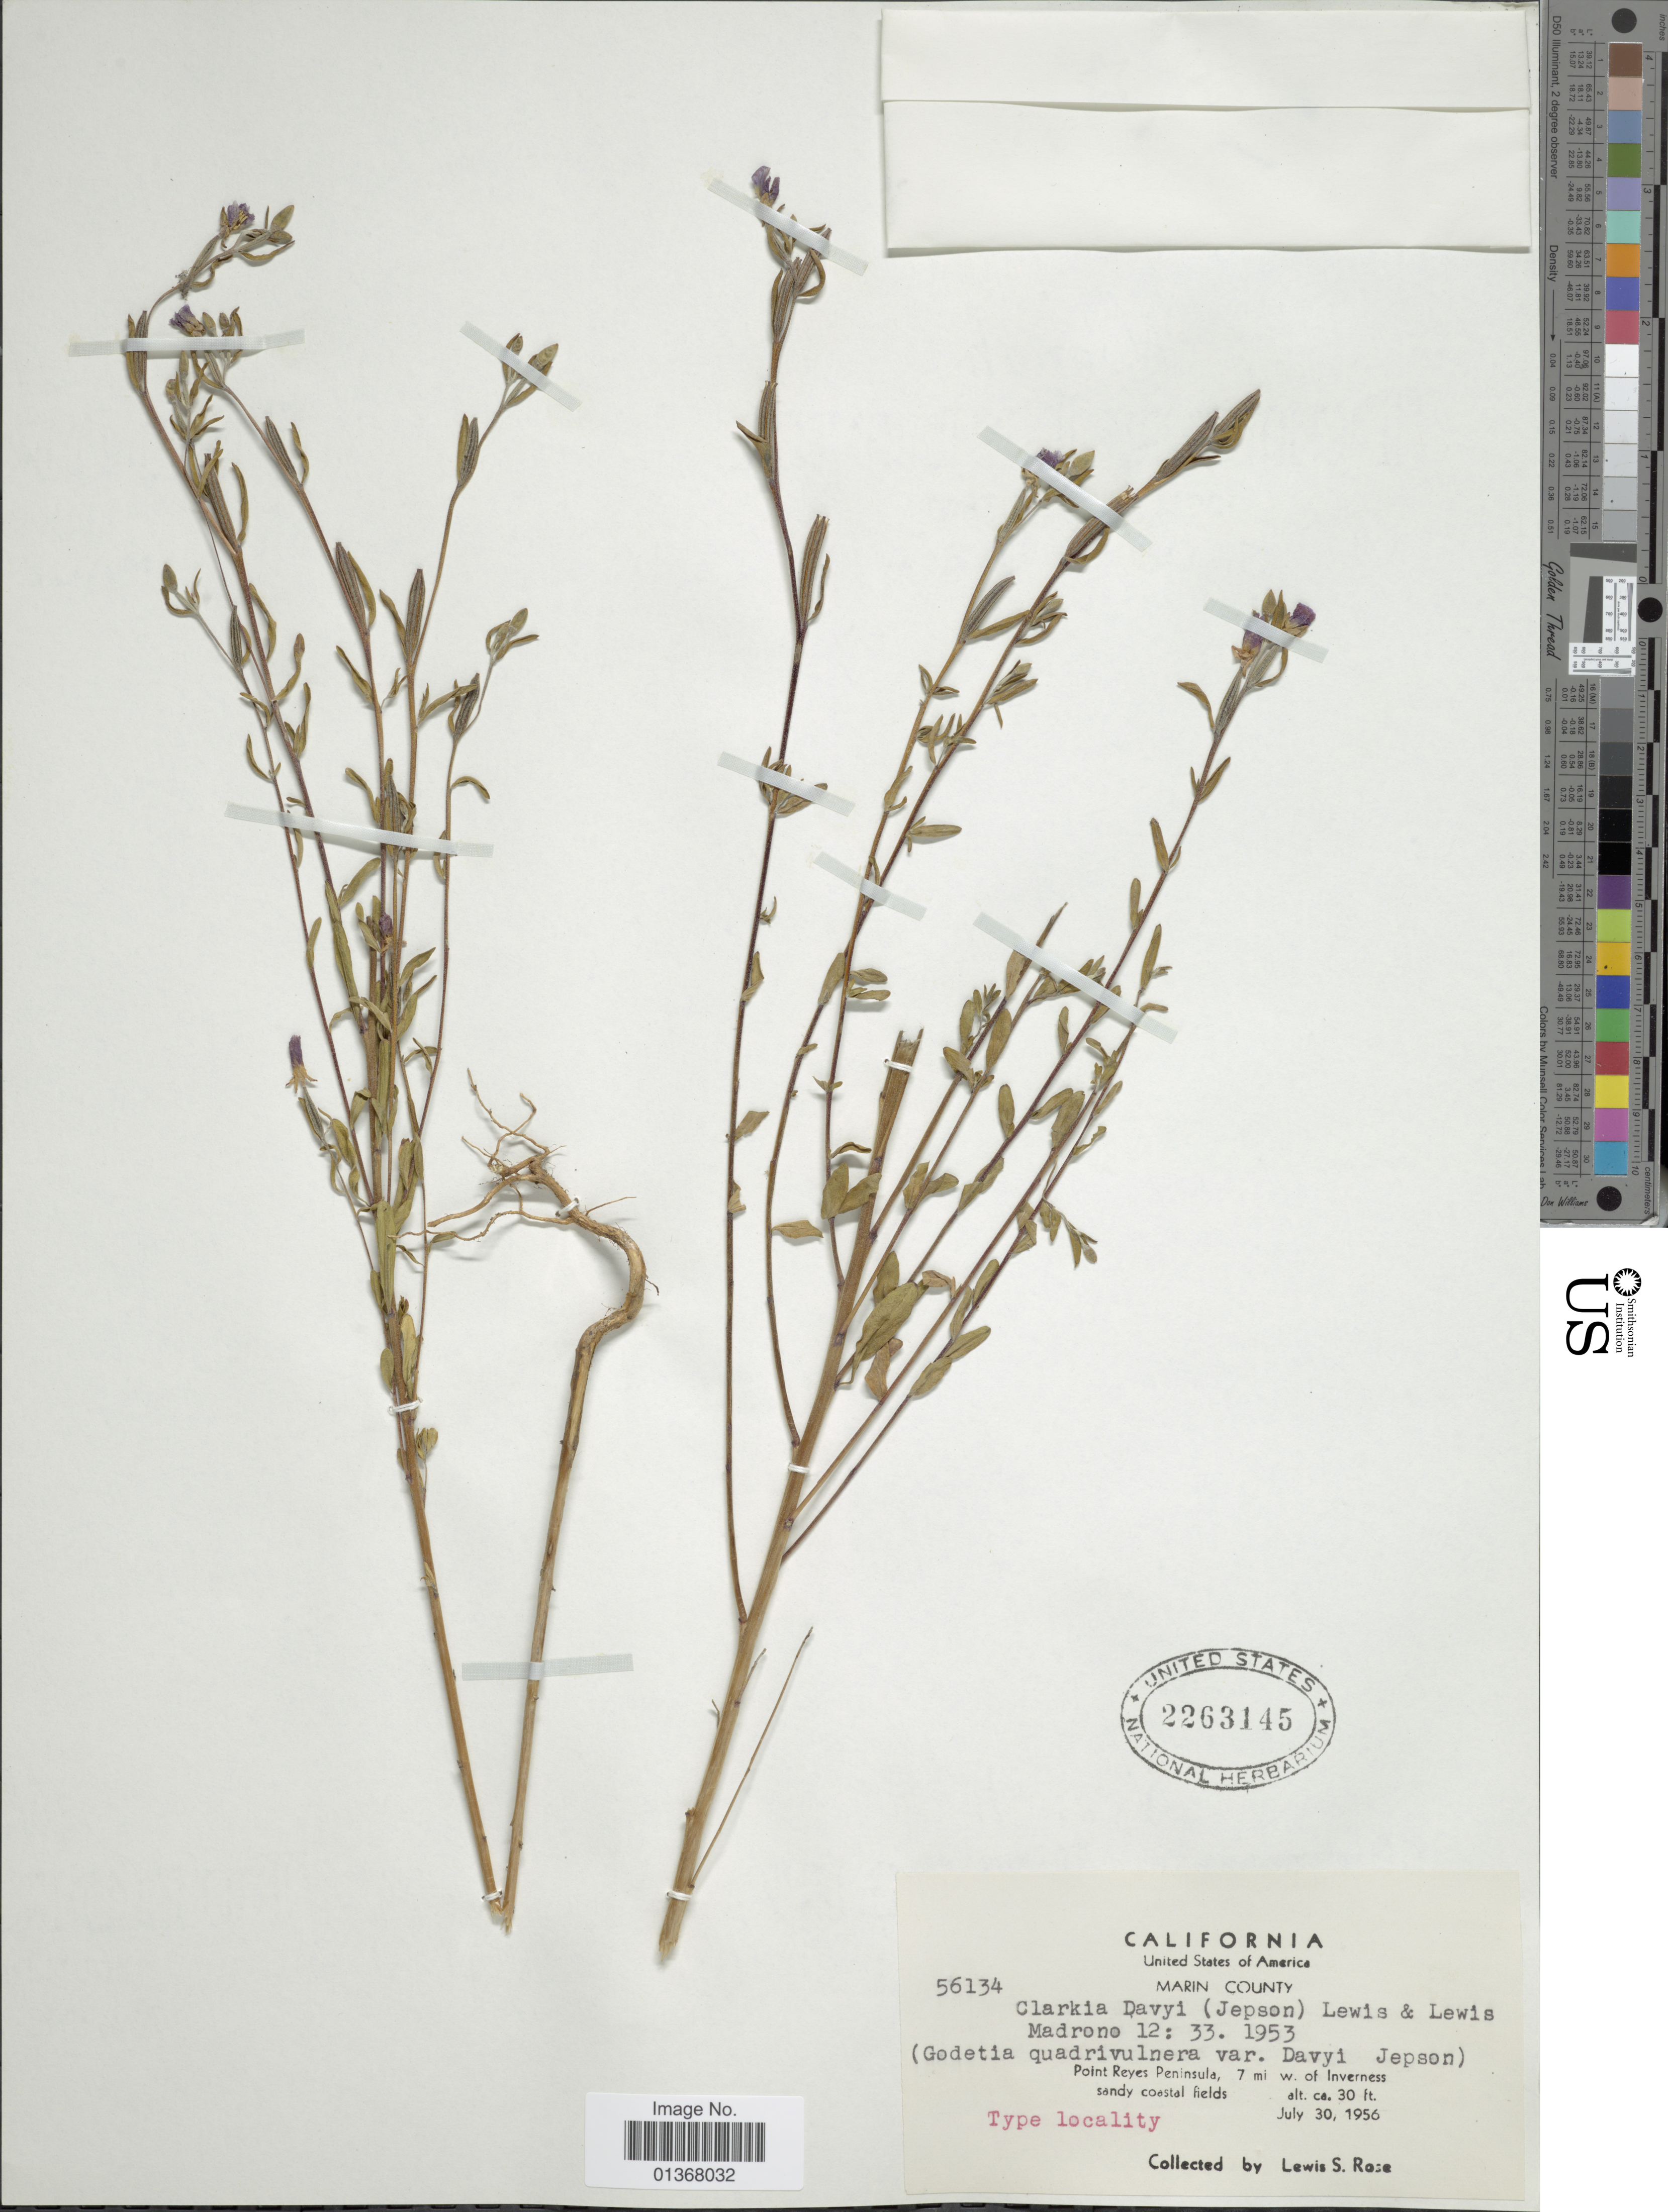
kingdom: Plantae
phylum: Tracheophyta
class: Magnoliopsida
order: Myrtales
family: Onagraceae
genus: Clarkia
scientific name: Clarkia davyi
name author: (Jeps.) F. H. Lewis & M.E. Lewis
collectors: L. S. Rose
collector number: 56134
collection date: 1956-07-30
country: United States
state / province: California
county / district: Marin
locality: Marin County, Point Reyes Peninsula, 7 mi w. of Inverness, sandy coastal fields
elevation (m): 9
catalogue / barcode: US 2263145